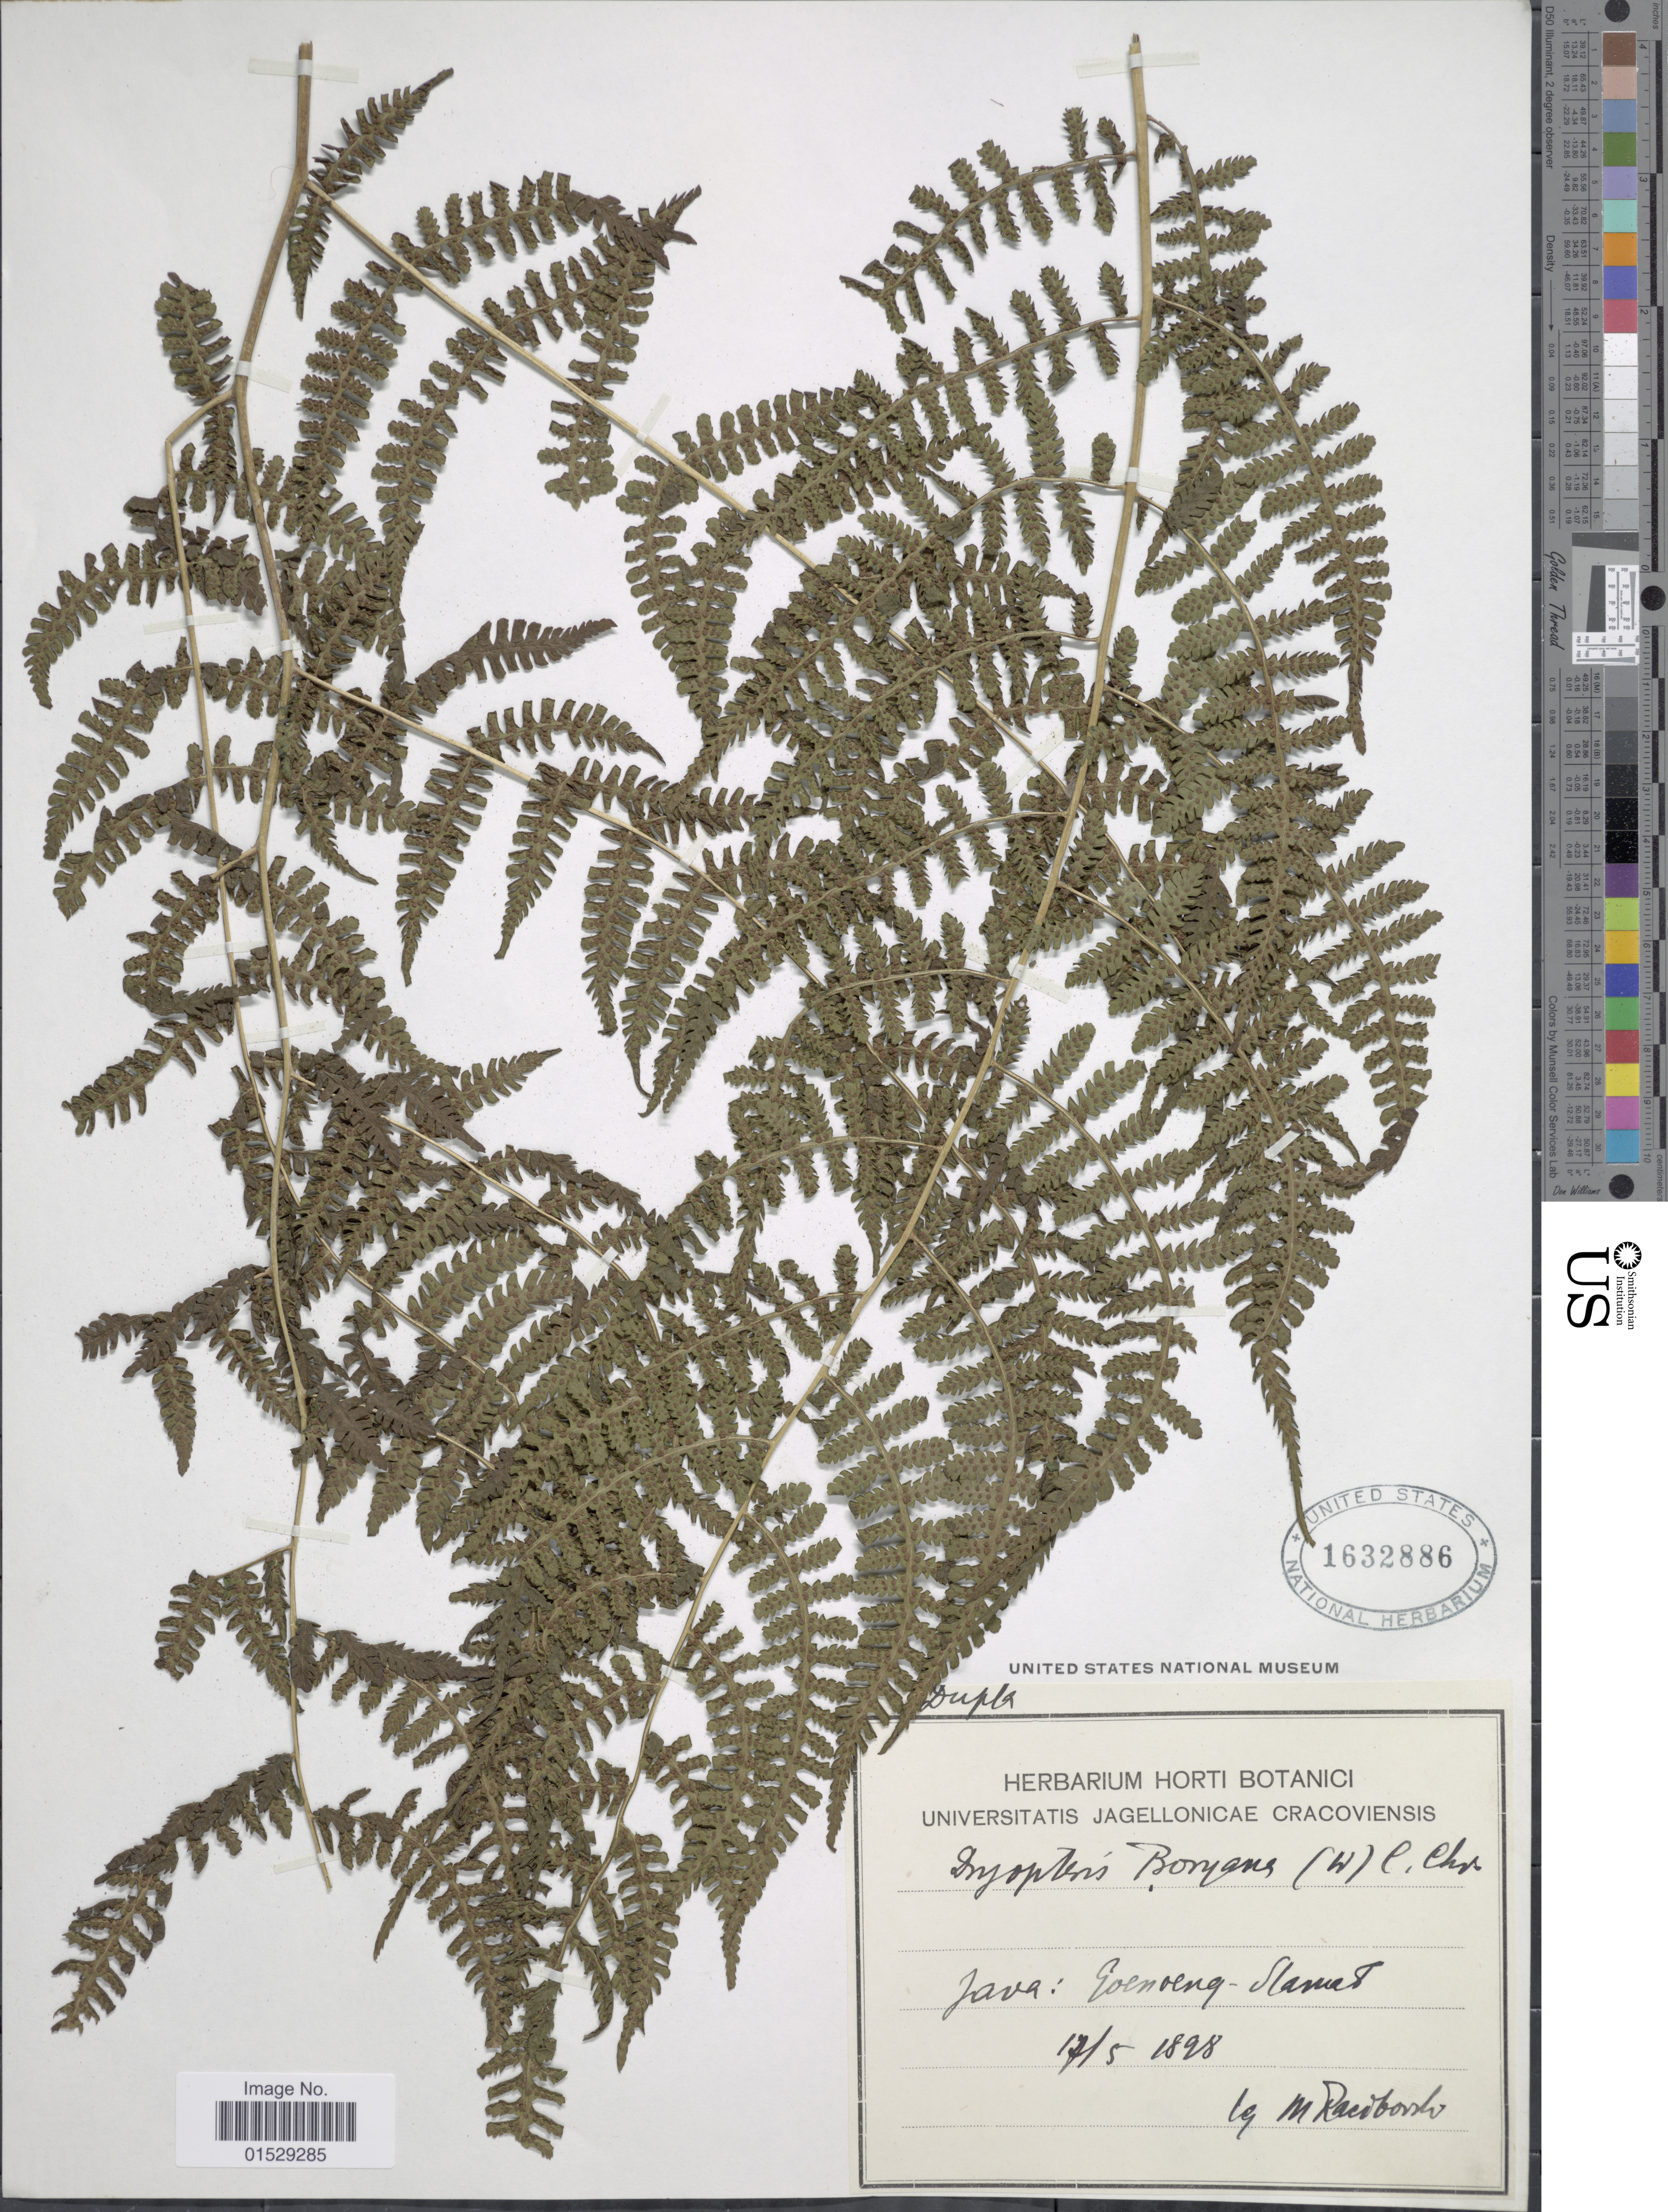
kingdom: Plantae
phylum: Tracheophyta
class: Polypodiopsida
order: Polypodiales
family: Athyriaceae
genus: Deparia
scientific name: Deparia boryana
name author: (Willd.) M. Kato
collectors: M. Raciborski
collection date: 1898-05-17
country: Indonesia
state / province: Java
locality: Java: Goenoeng-Slamet [interpreted]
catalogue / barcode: US 1632886